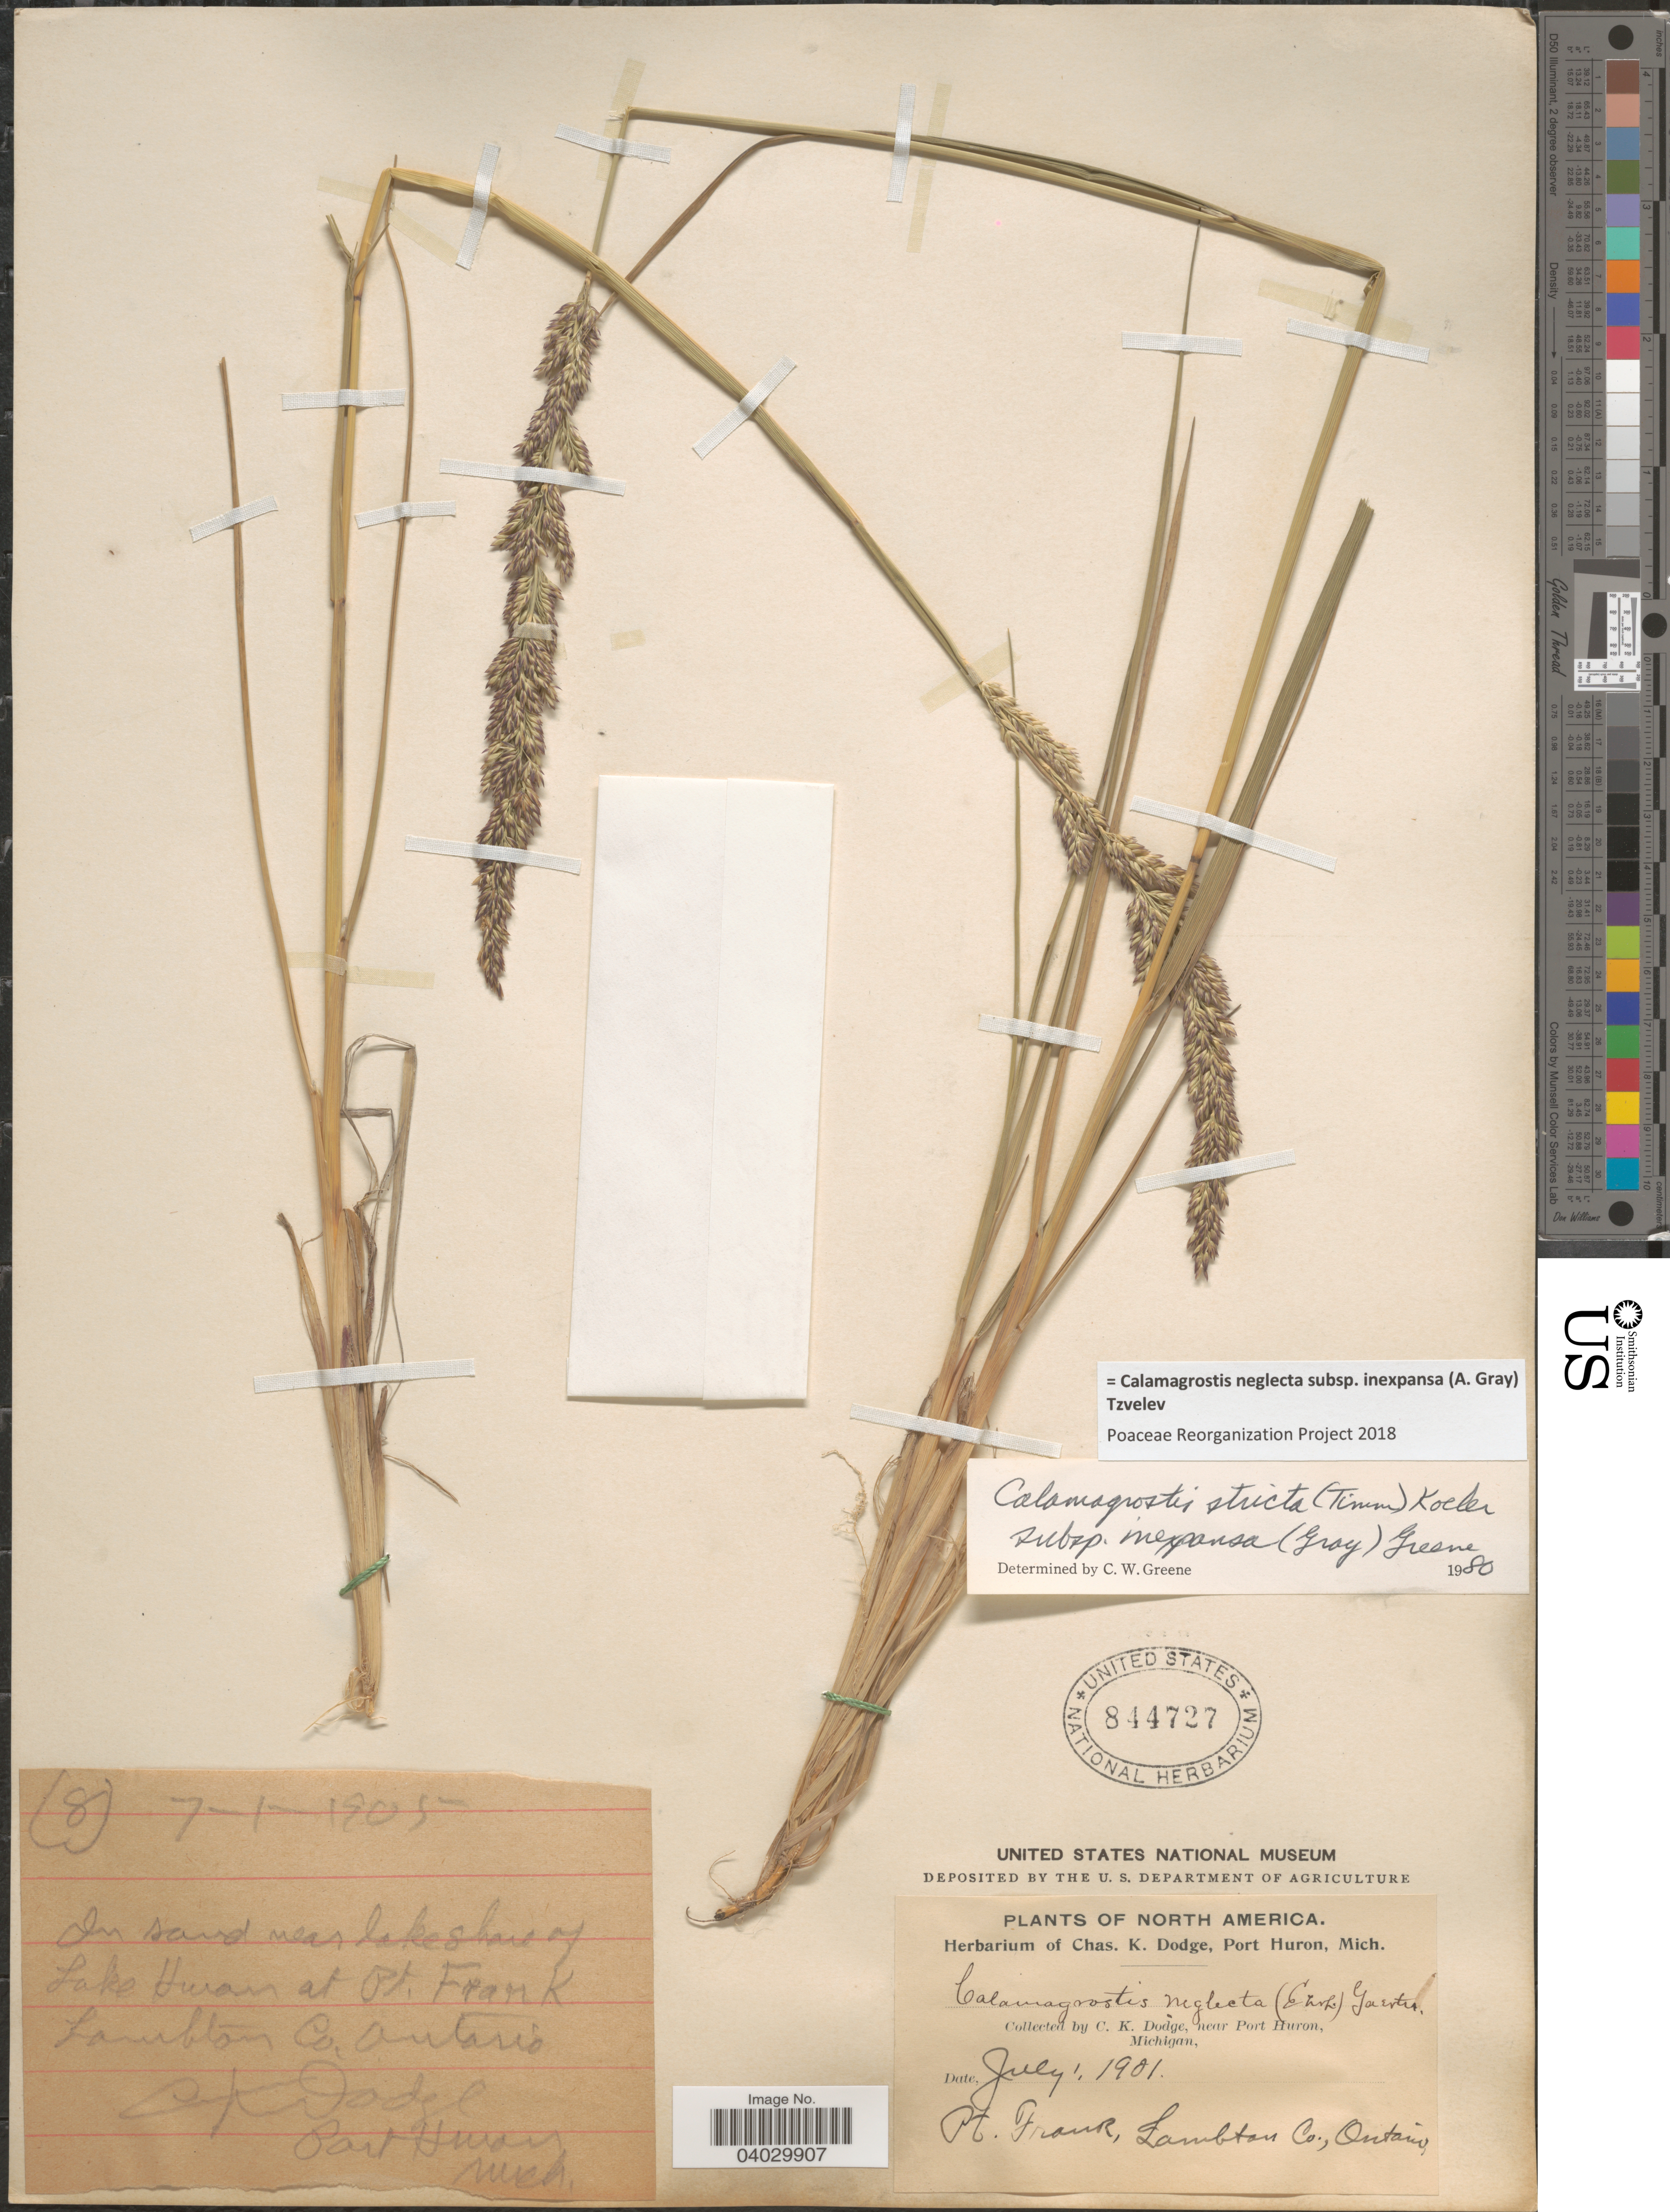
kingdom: Plantae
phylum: Tracheophyta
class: Liliopsida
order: Poales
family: Poaceae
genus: Calamagrostis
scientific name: Calamagrostis neglecta subsp. inexpansa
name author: (A. Gray) Tzvelev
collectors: C. K. Dodge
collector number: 8*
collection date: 1901-07-01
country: Canada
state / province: Ontario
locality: In sand near lake shore of Lake Huron at Pt. Frank, Lambton Co.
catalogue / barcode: US 844727